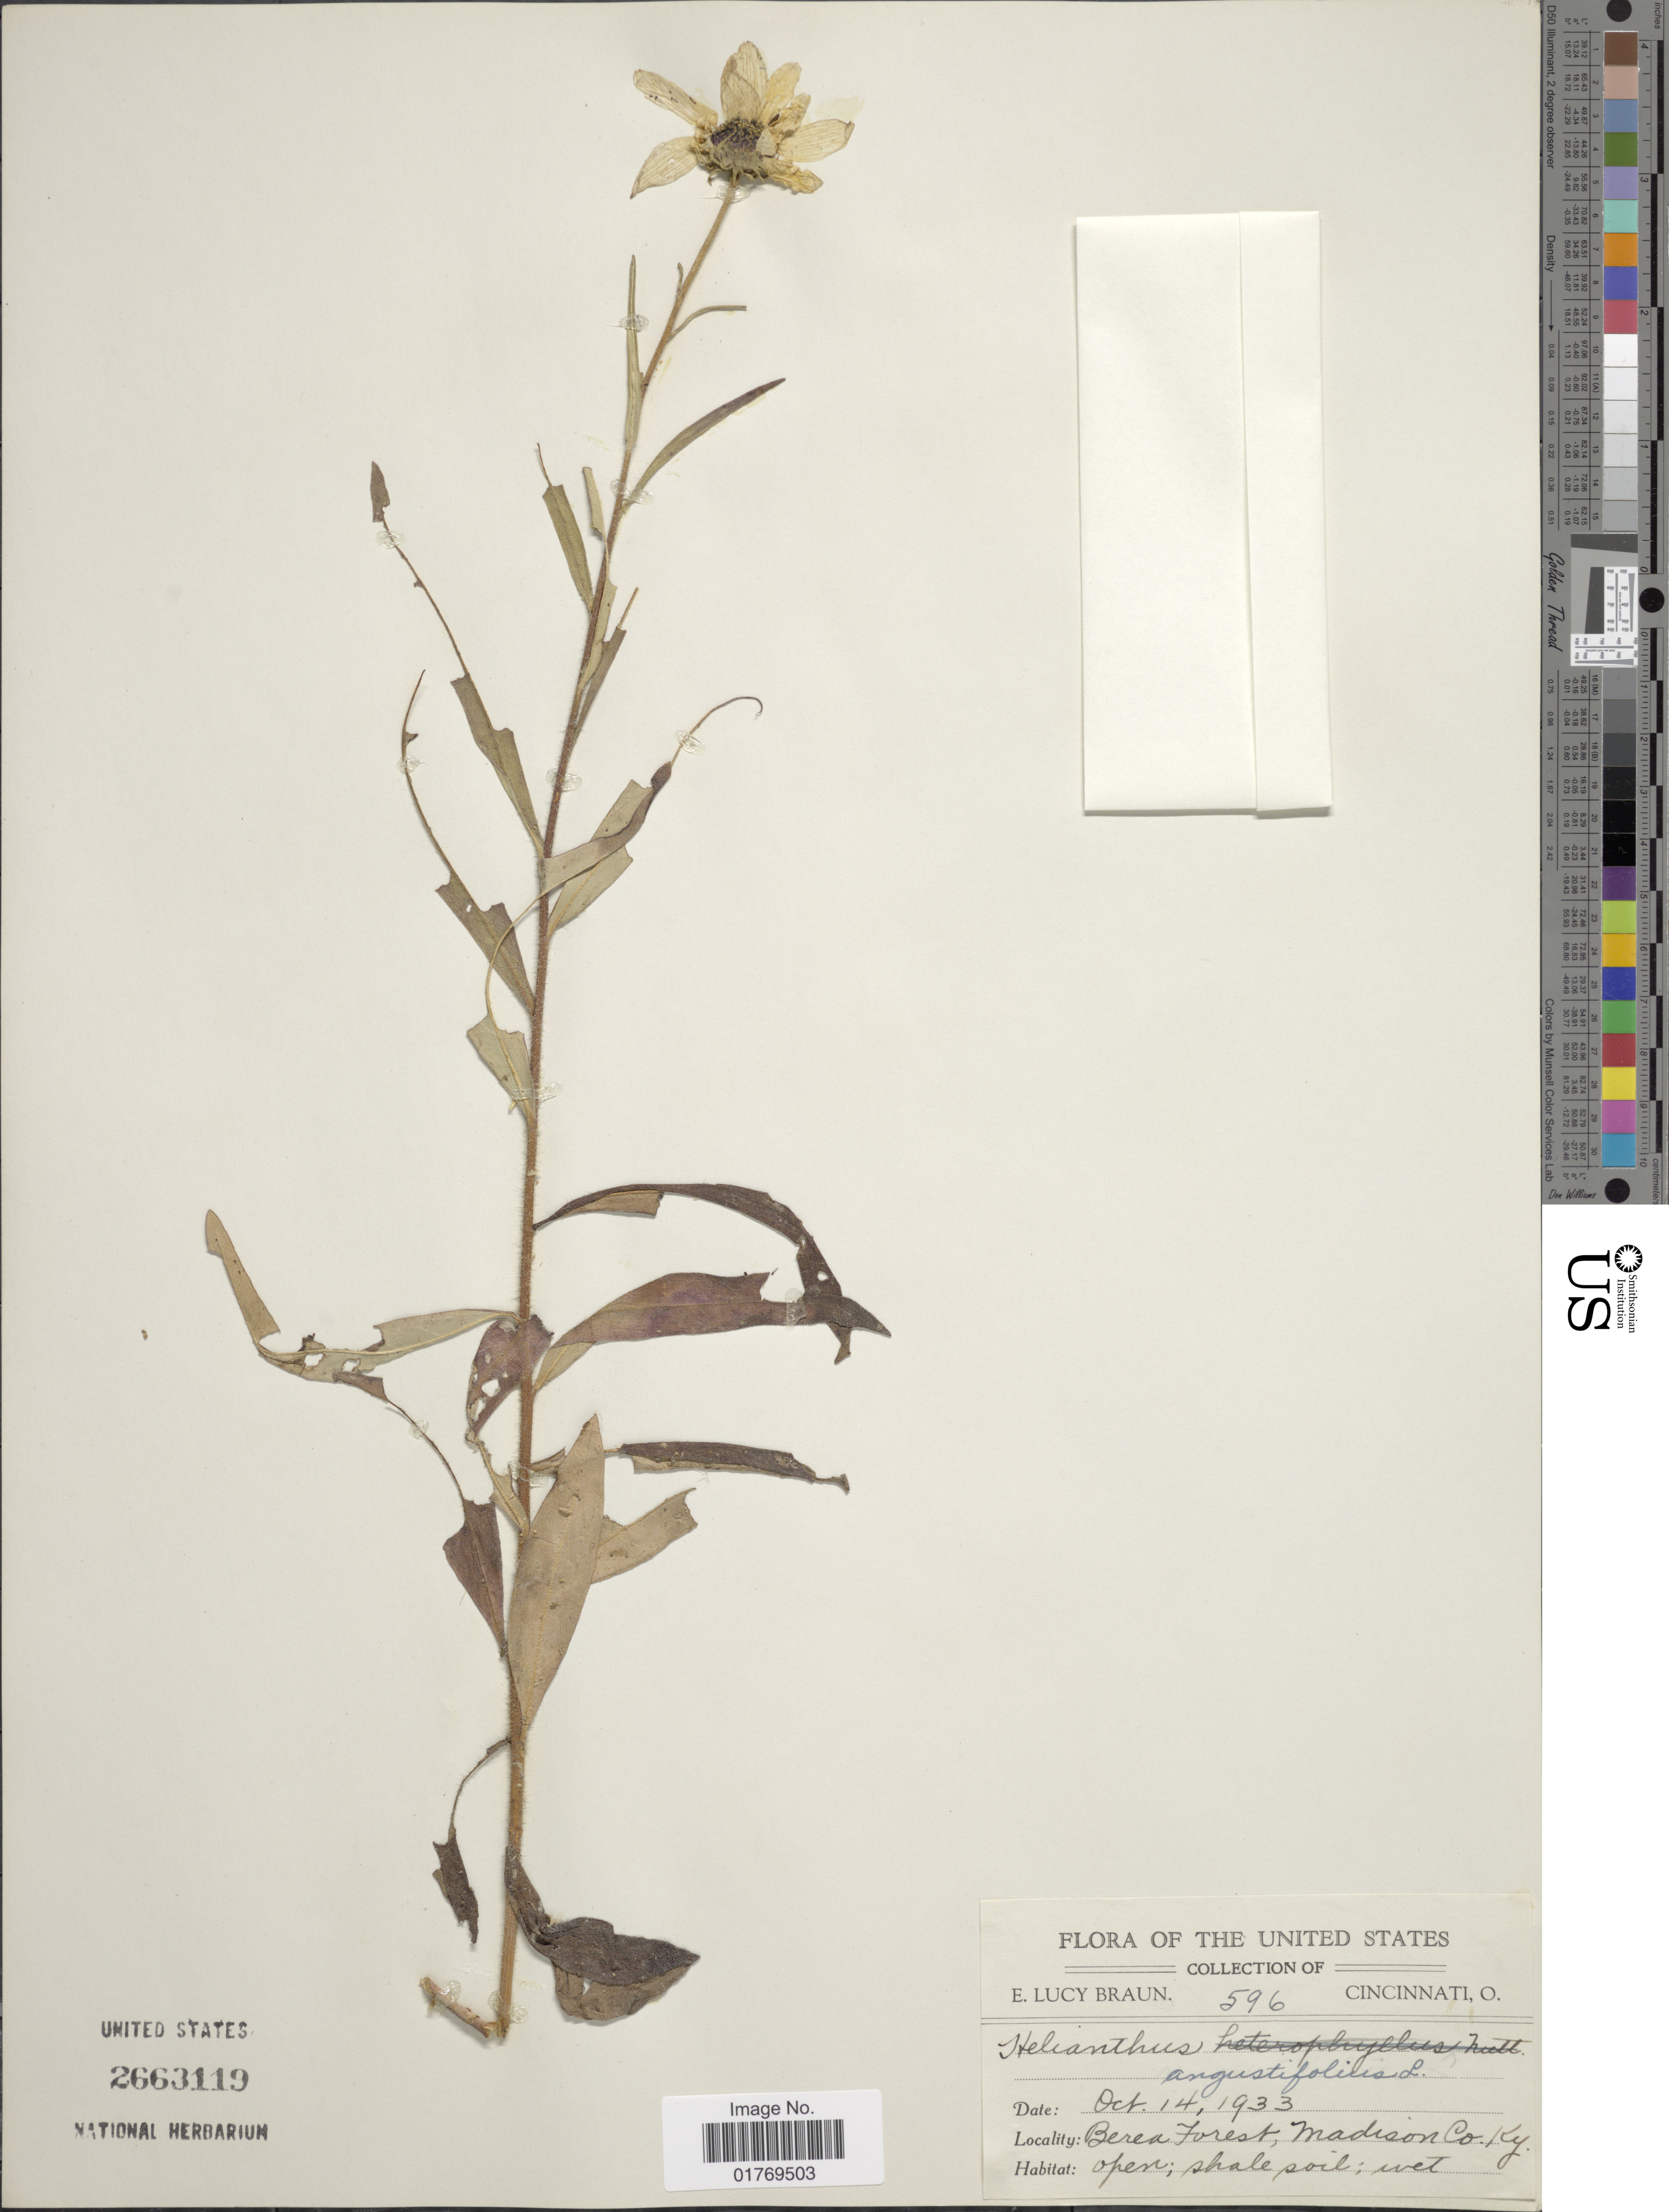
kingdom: Plantae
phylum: Tracheophyta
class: Magnoliopsida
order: Asterales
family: Asteraceae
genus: Helianthus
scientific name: Helianthus angustifolius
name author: L.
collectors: E. L. Braun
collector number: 596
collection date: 1933-10-14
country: United States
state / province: Kentucky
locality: Berea Forest, Madison Co., Ky.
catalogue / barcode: US 2663119